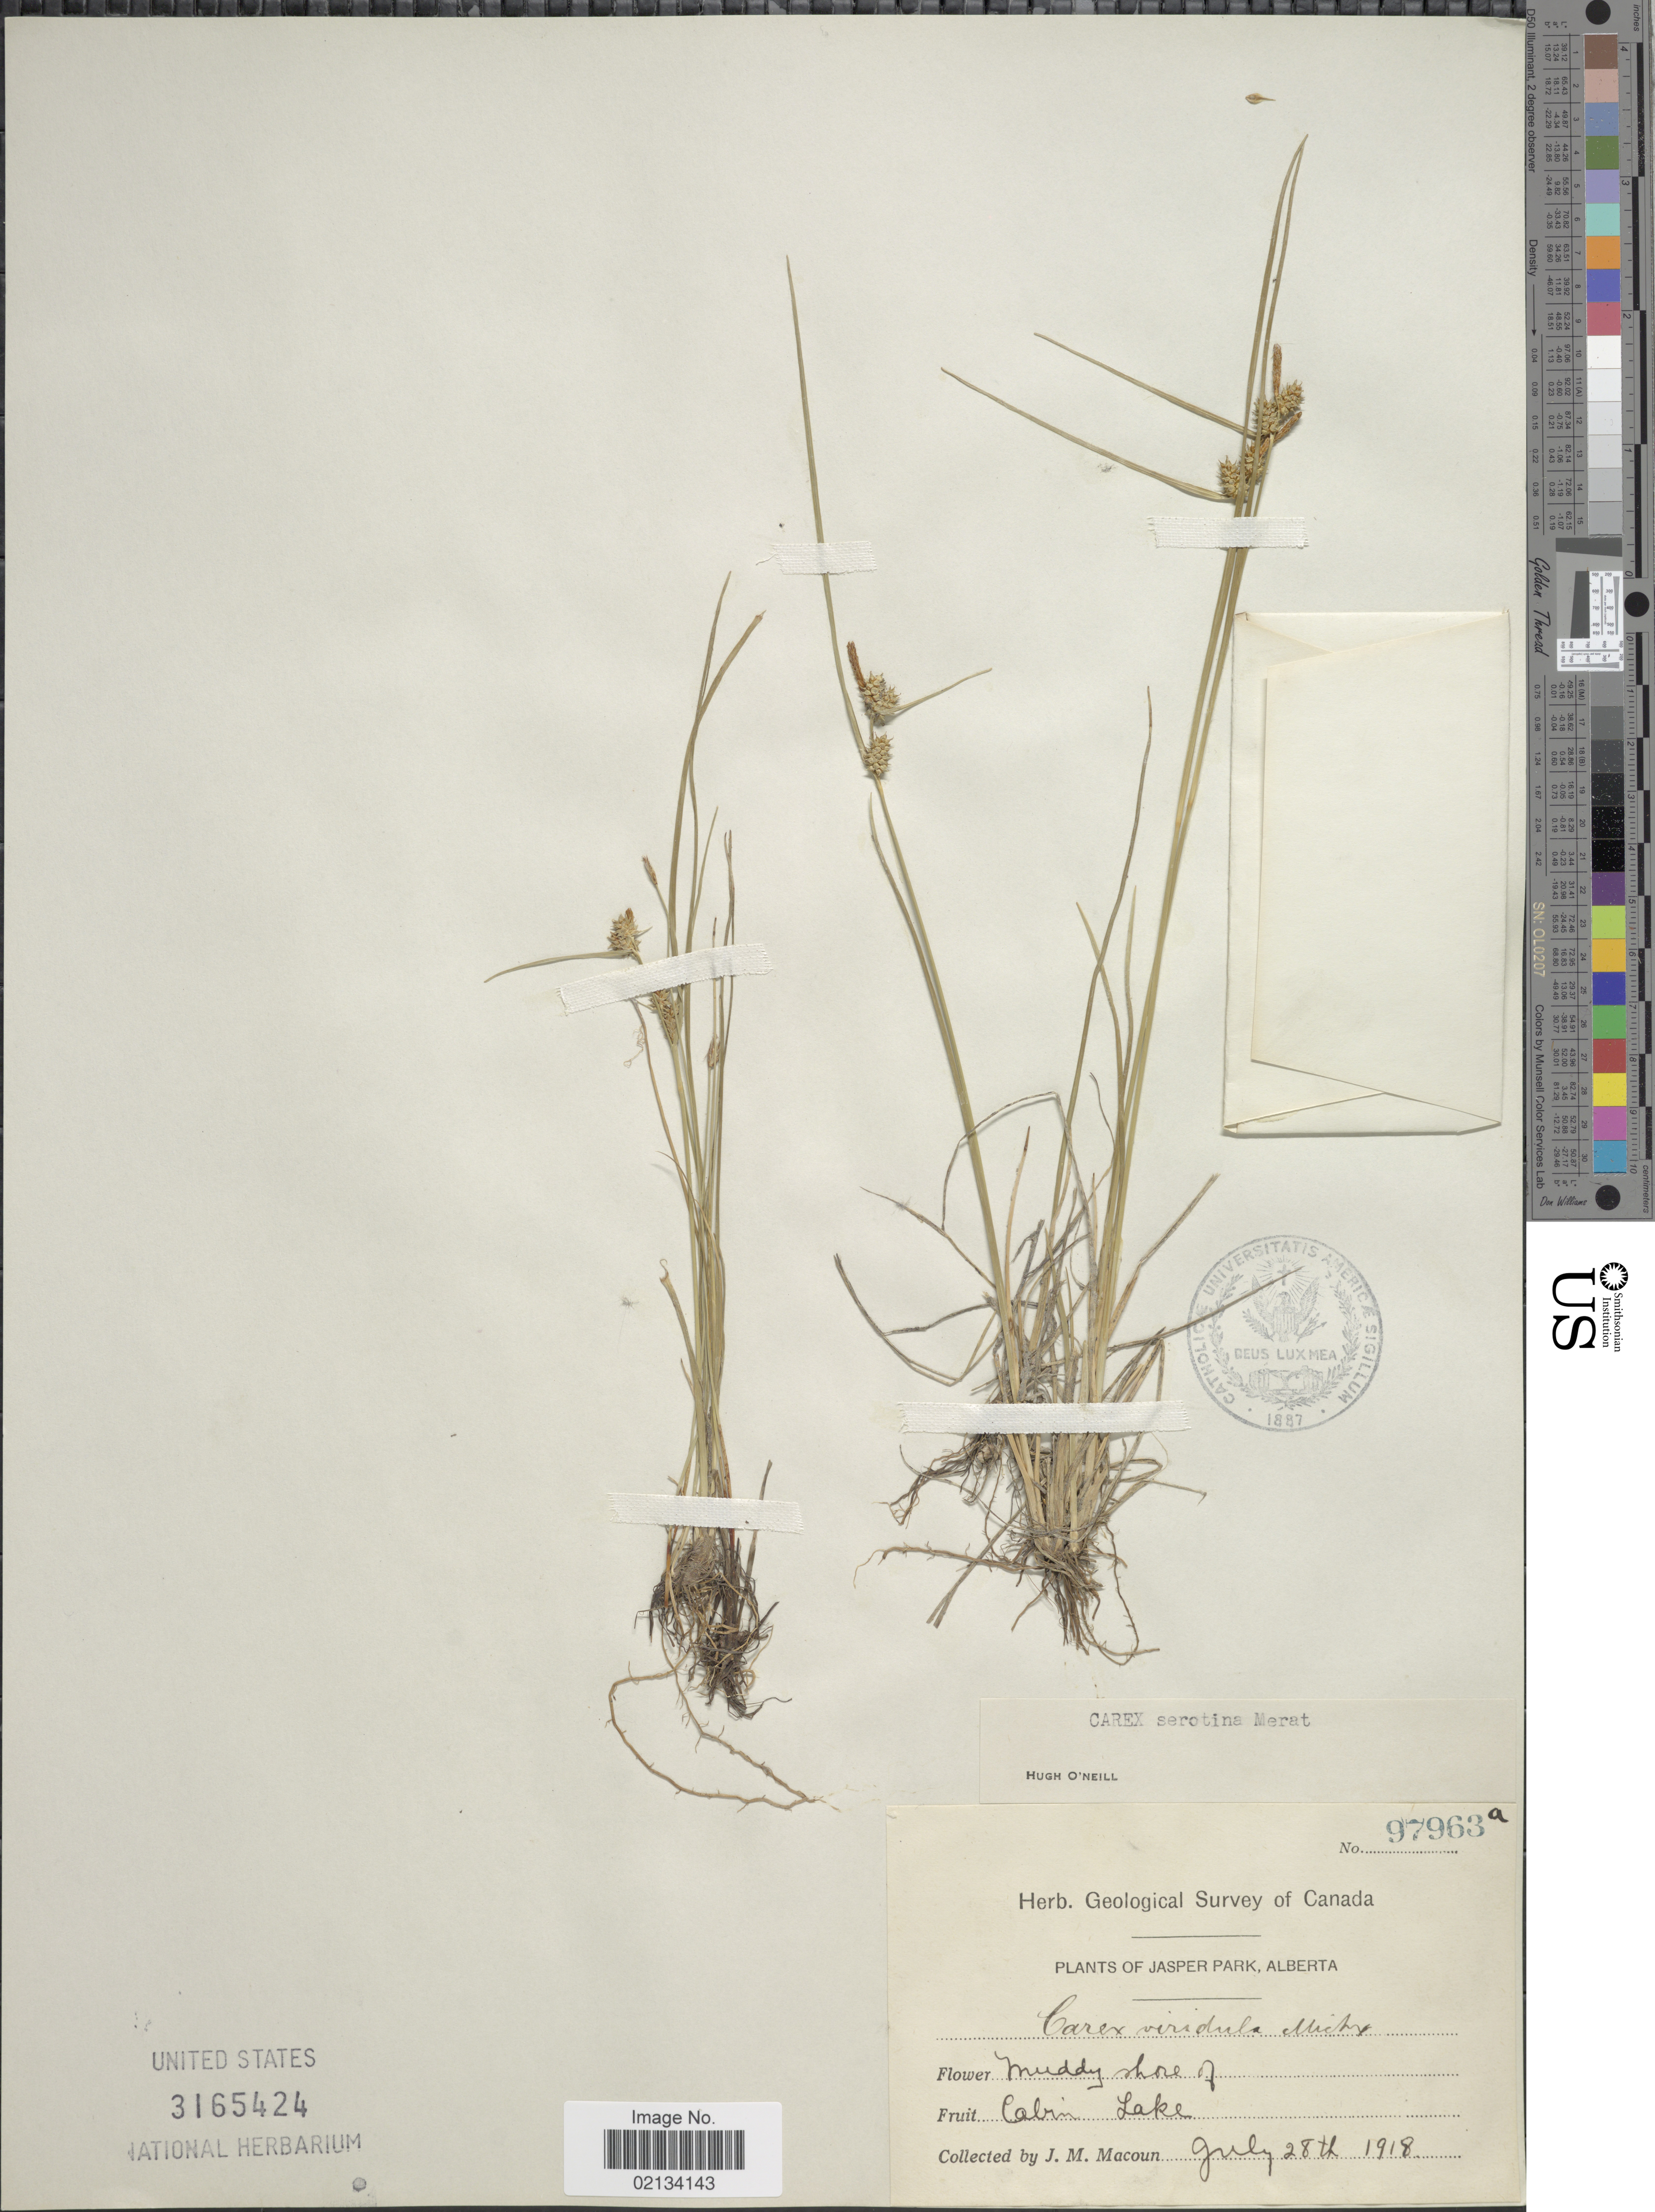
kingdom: Plantae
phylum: Tracheophyta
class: Liliopsida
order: Poales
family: Cyperaceae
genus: Carex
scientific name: Carex oederi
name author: Retz.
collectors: J. M. Macoun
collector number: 97963a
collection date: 1918-07-28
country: Canada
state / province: Alberta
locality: Jasper Park, muddy shore of Cabin Lake.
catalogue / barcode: US 3165424